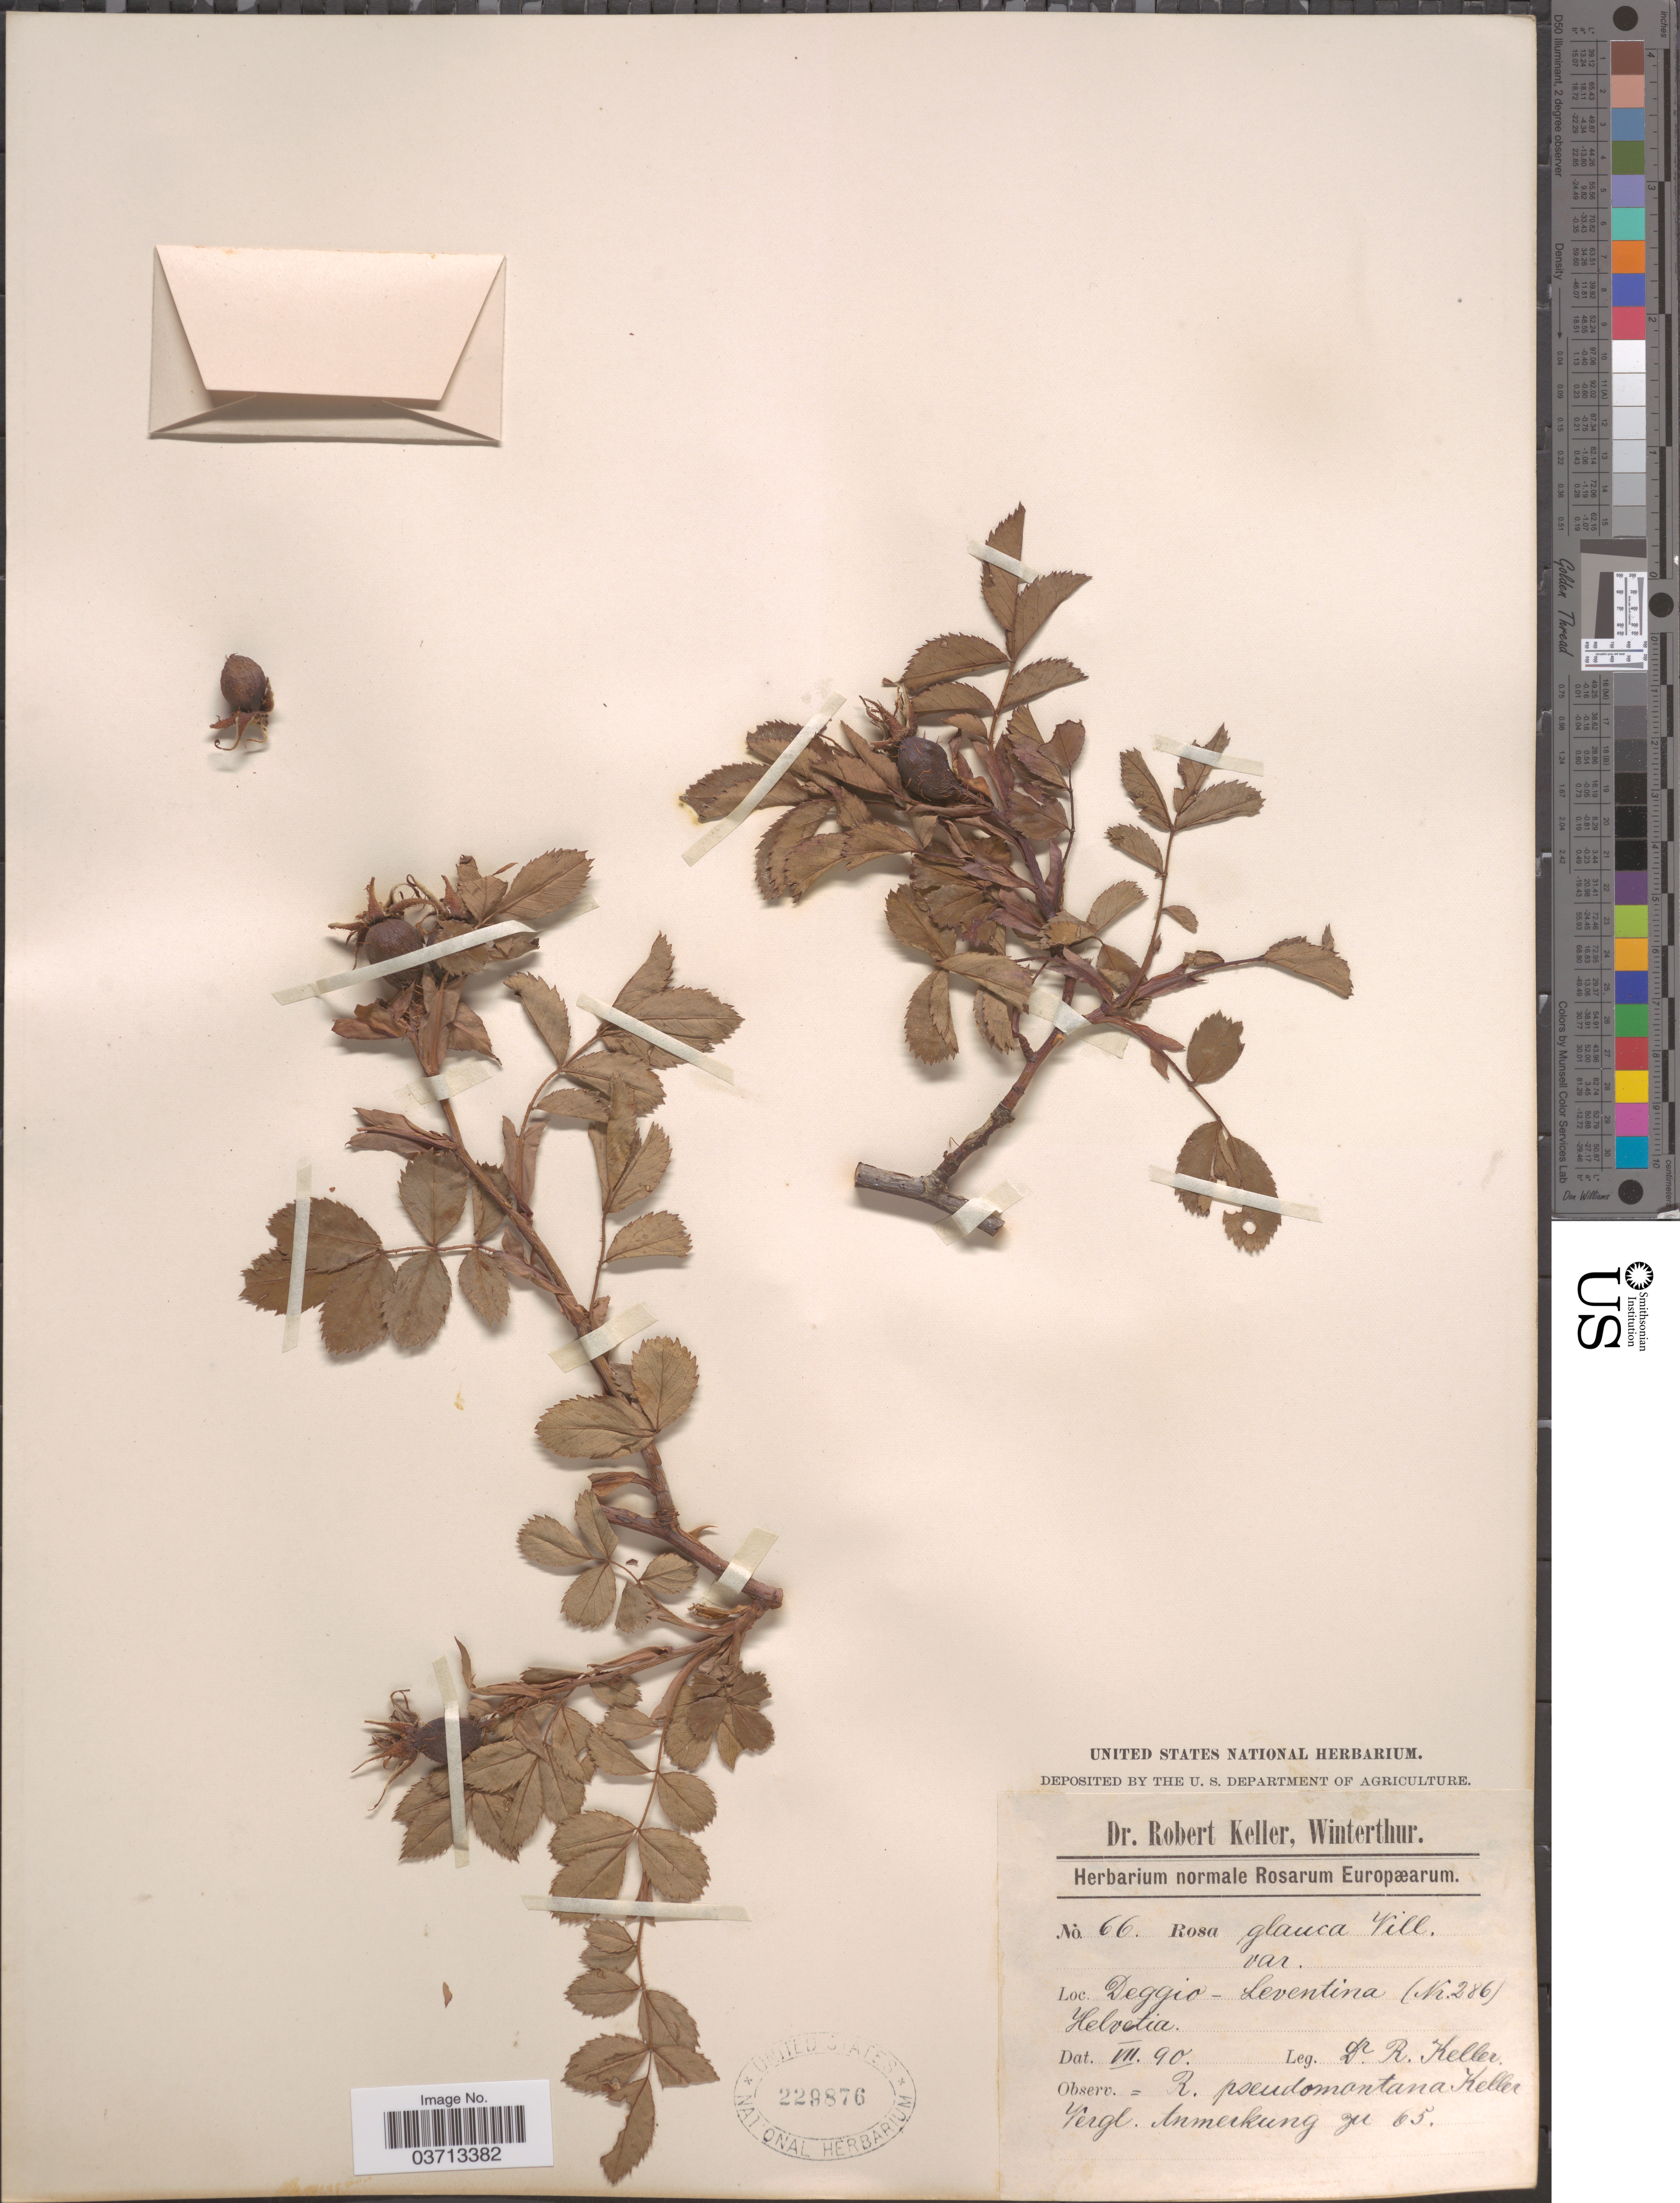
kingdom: Plantae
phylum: Tracheophyta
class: Magnoliopsida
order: Rosales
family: Rosaceae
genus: Rosa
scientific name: Rosa glauca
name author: Pourr.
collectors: R. Keller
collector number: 66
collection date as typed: Transcribed d/m/y: /7/90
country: Switzerland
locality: Deggio - Leventina. Helvetia.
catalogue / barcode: US 229876